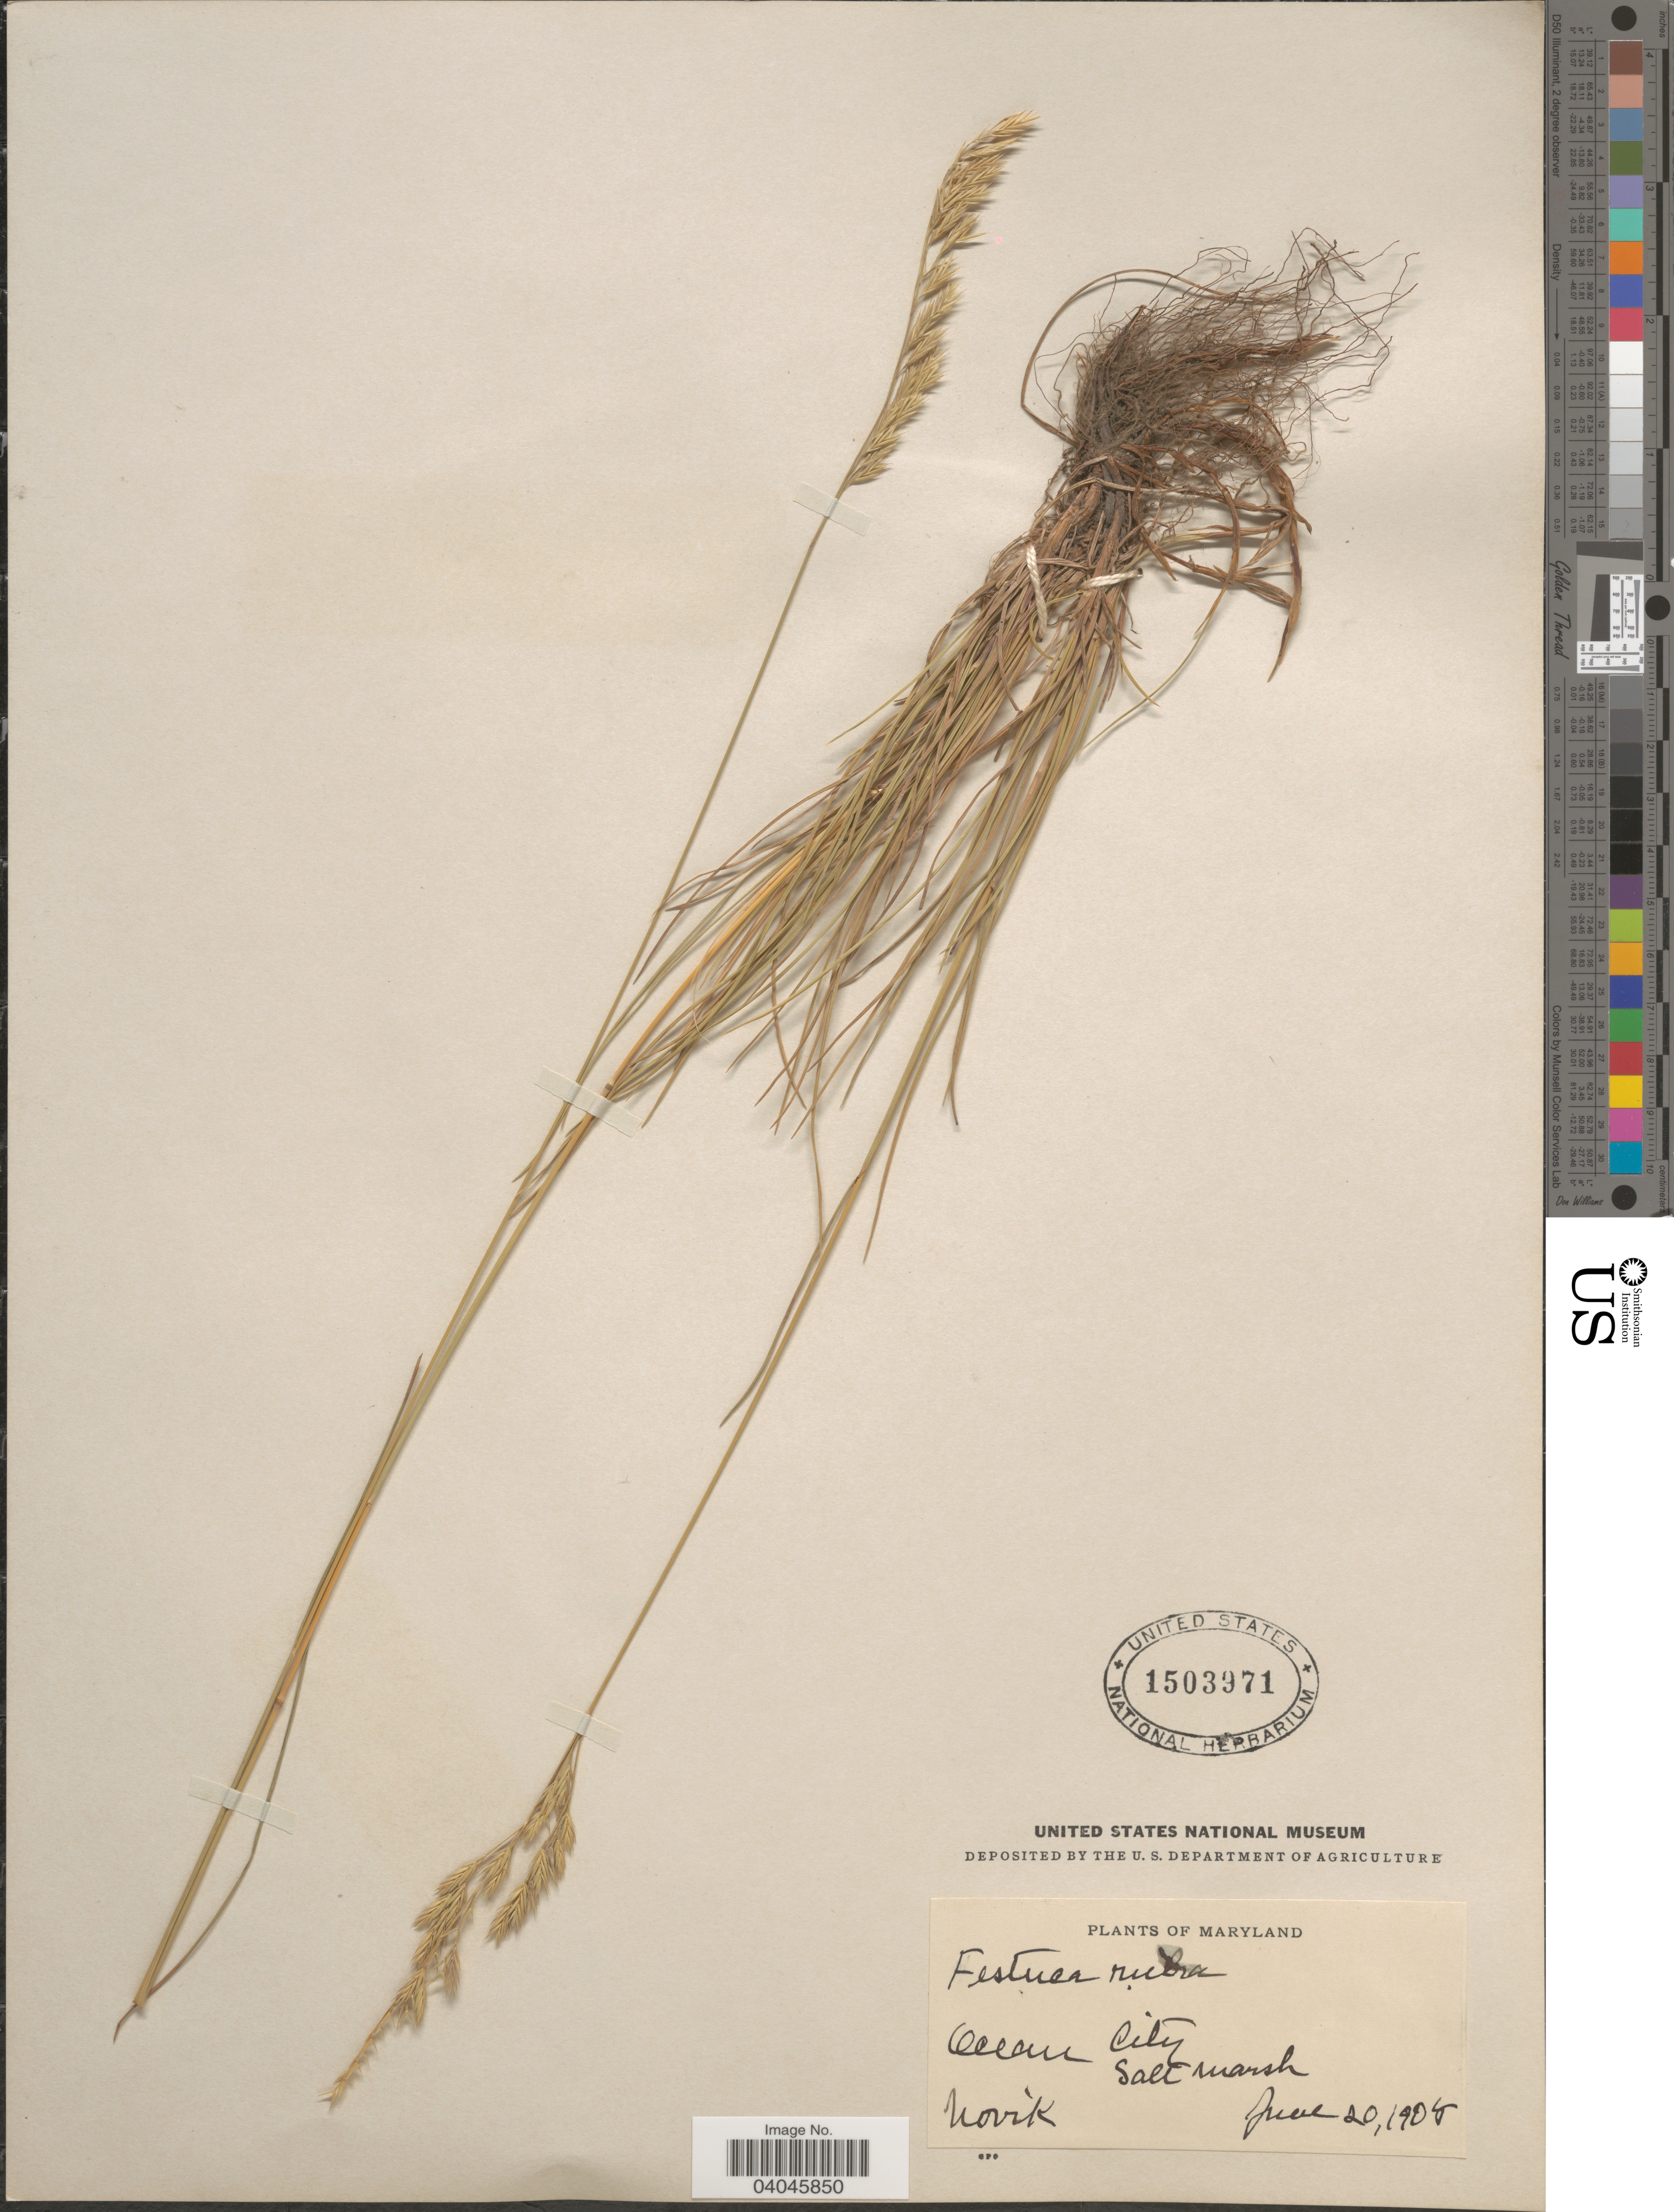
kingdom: Plantae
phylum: Tracheophyta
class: Liliopsida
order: Poales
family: Poaceae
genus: Festuca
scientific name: Festuca rubra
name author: L.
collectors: -. Novik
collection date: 1908-06-20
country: United States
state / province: Maryland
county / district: Worcester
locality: Ocean City. Salt marsh.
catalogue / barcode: US 1503971